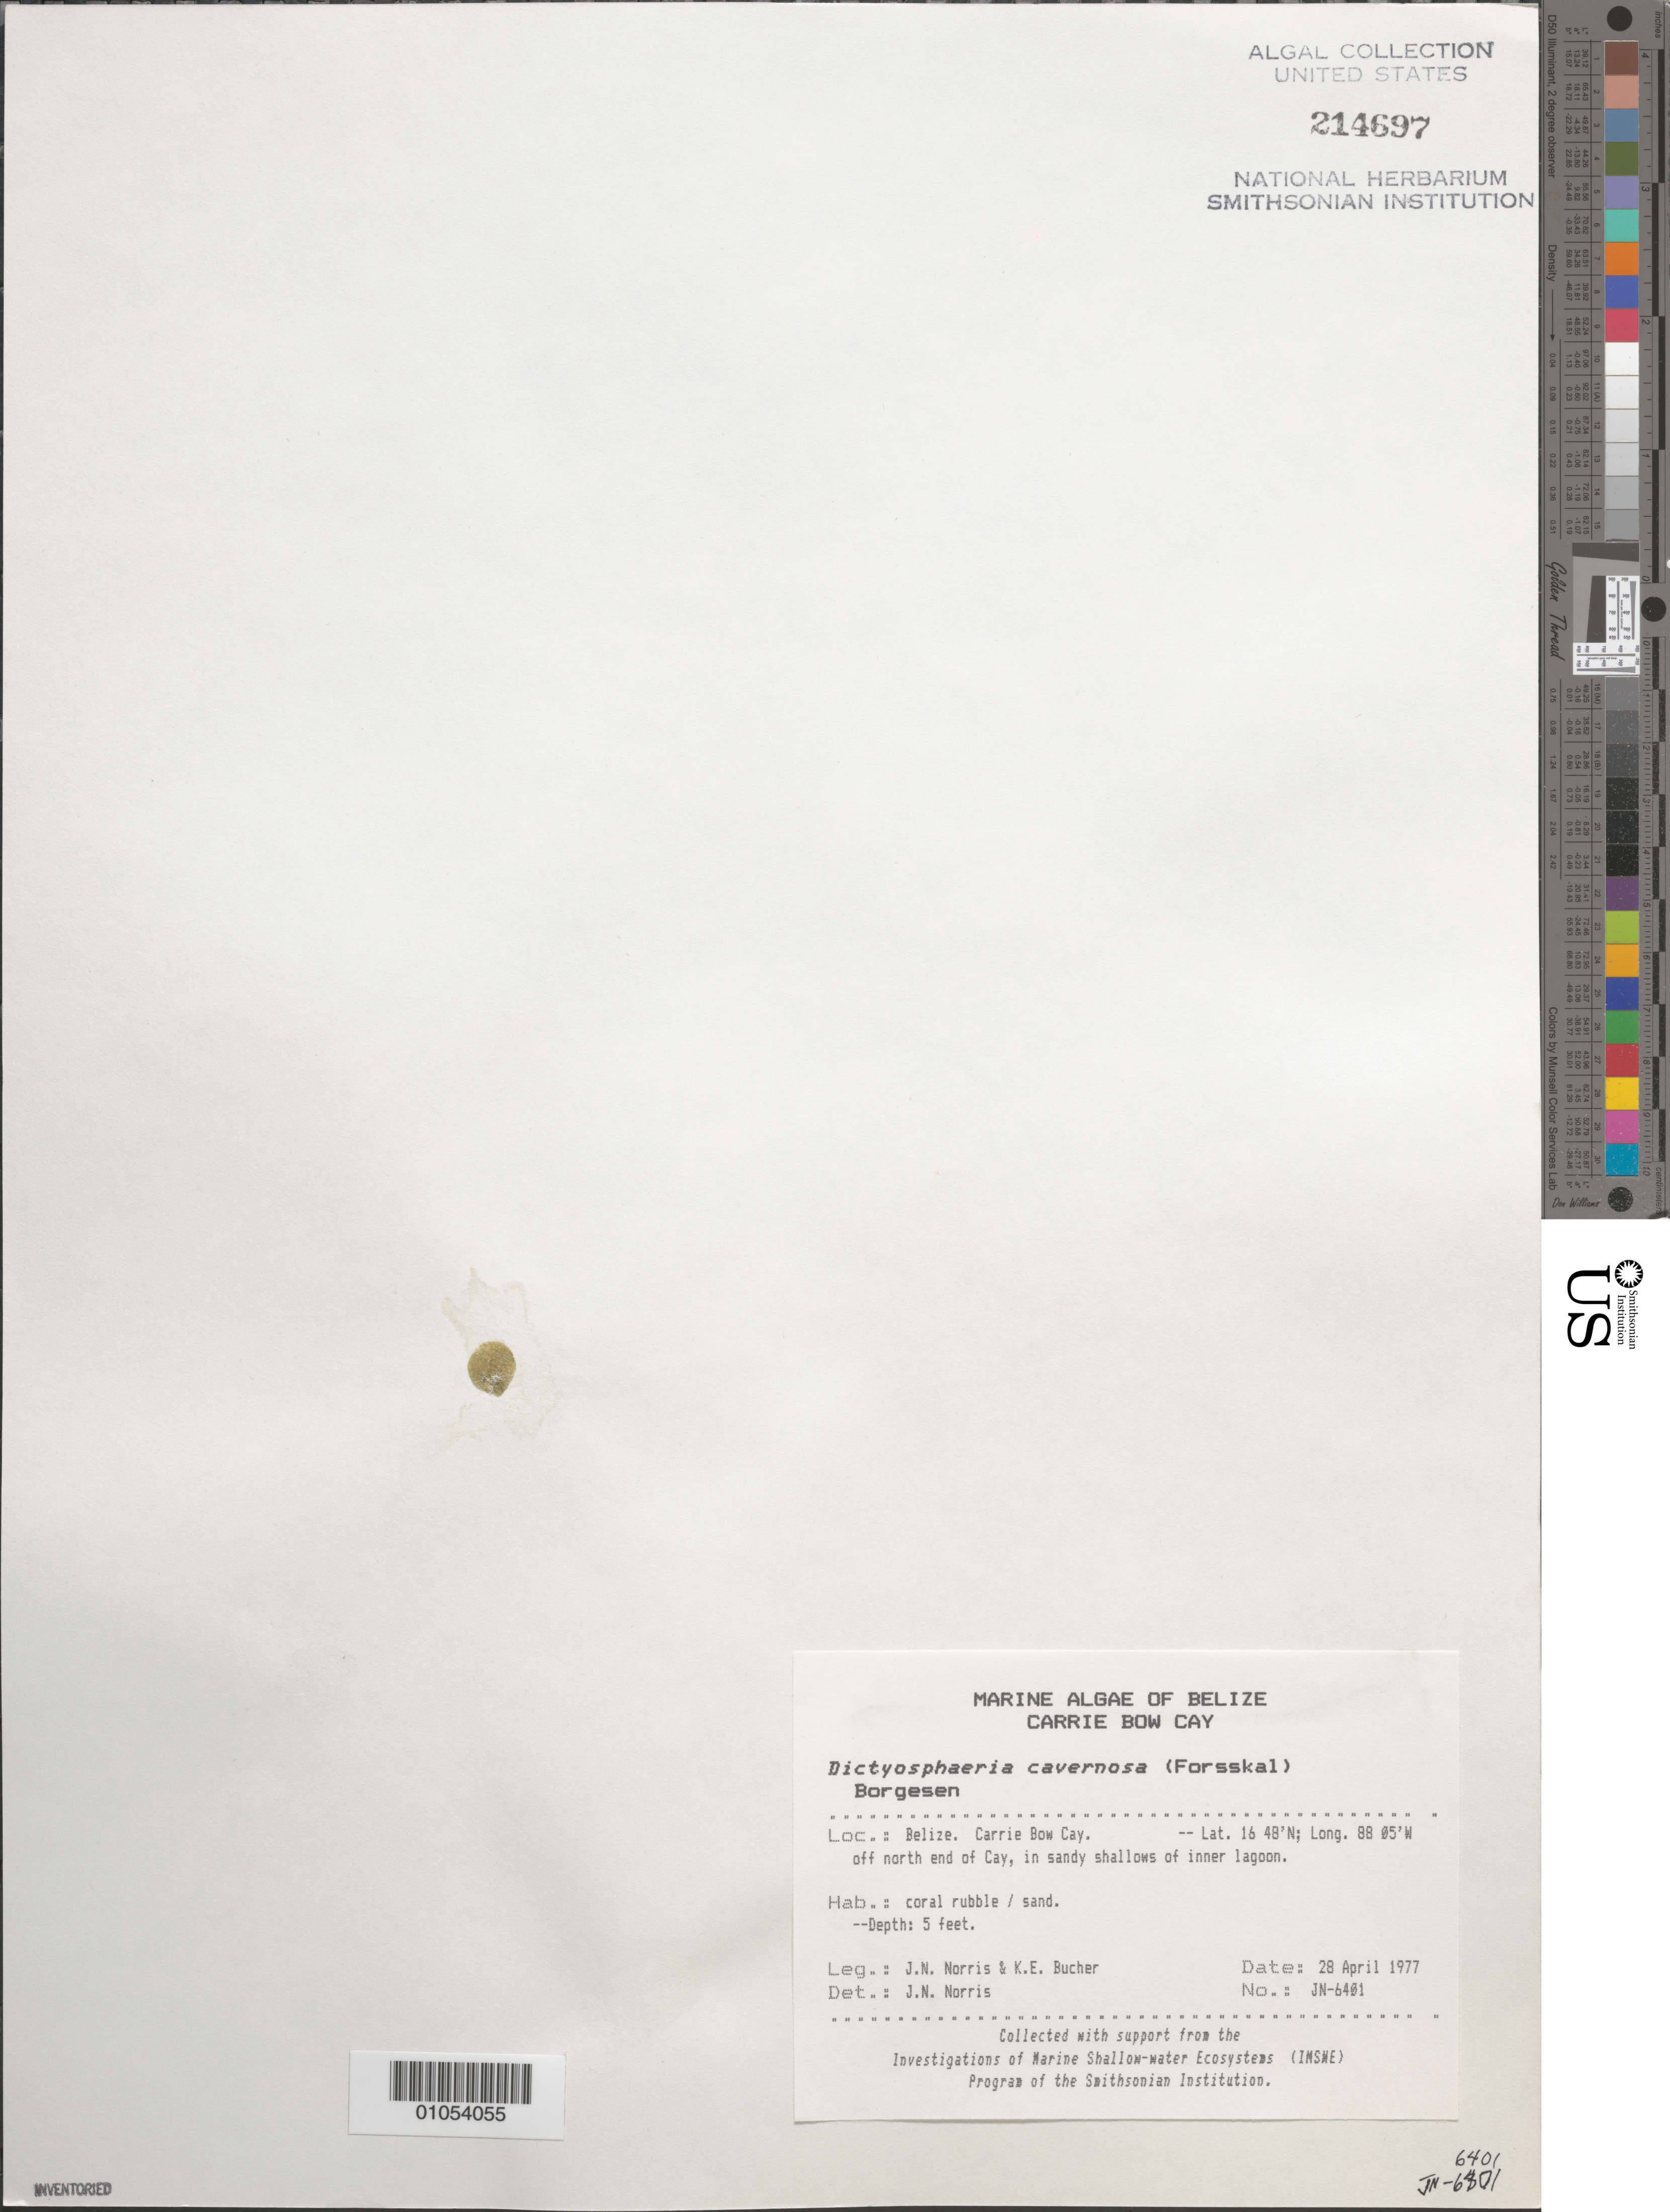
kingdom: Plantae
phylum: Chlorophyta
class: Ulvophyceae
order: Siphonocladales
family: Siphonocladaceae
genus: Dictyosphaeria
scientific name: Dictyosphaeria cavernosa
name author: (Forssk.) Børgesen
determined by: Norris, James N.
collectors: J. N. Norris & K. E. Bucher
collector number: JN-6401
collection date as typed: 28 Apr 1977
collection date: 1977-04-28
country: Belize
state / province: Stann Creek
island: Carrie Bow Cay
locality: Off north end of the cay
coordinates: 16 48'N, 88 05'W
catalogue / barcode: US 214697